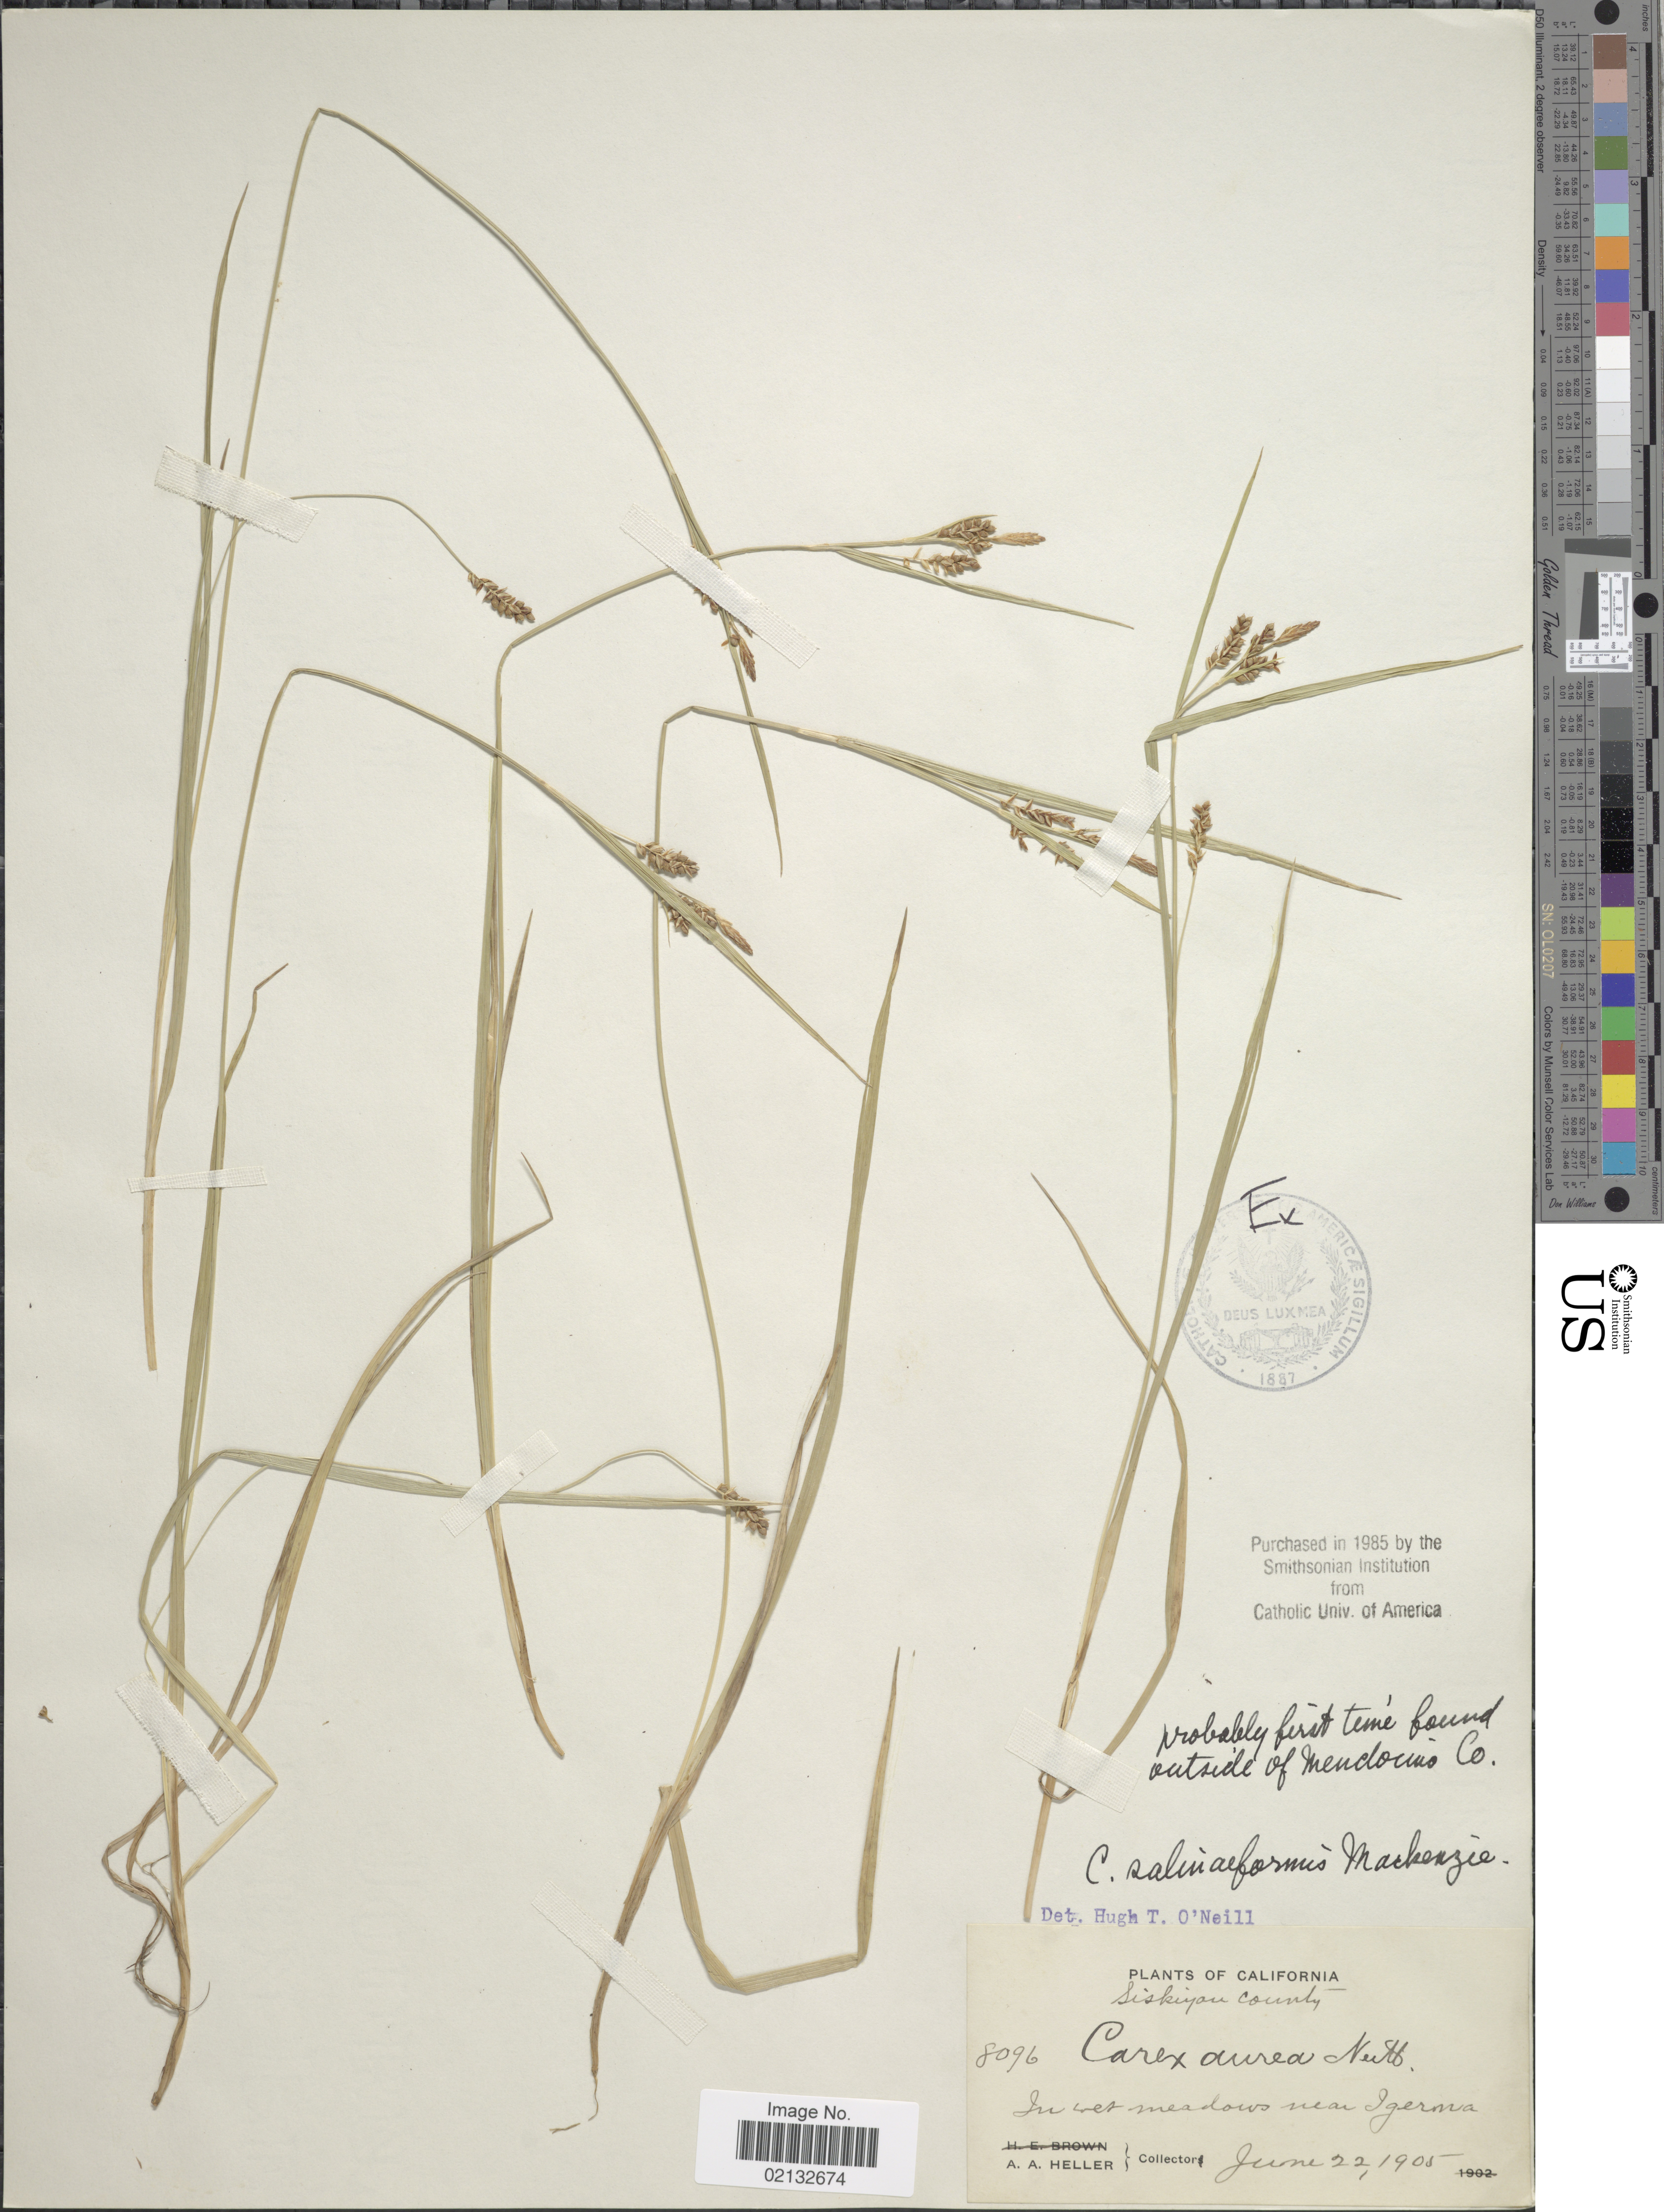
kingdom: Plantae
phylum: Tracheophyta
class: Liliopsida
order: Poales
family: Cyperaceae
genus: Carex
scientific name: Carex saliniformis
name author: Mack.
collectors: A. A. Heller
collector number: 8096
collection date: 1905-06-22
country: United States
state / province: California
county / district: Siskiyou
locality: Siskiyou County. near Igerma